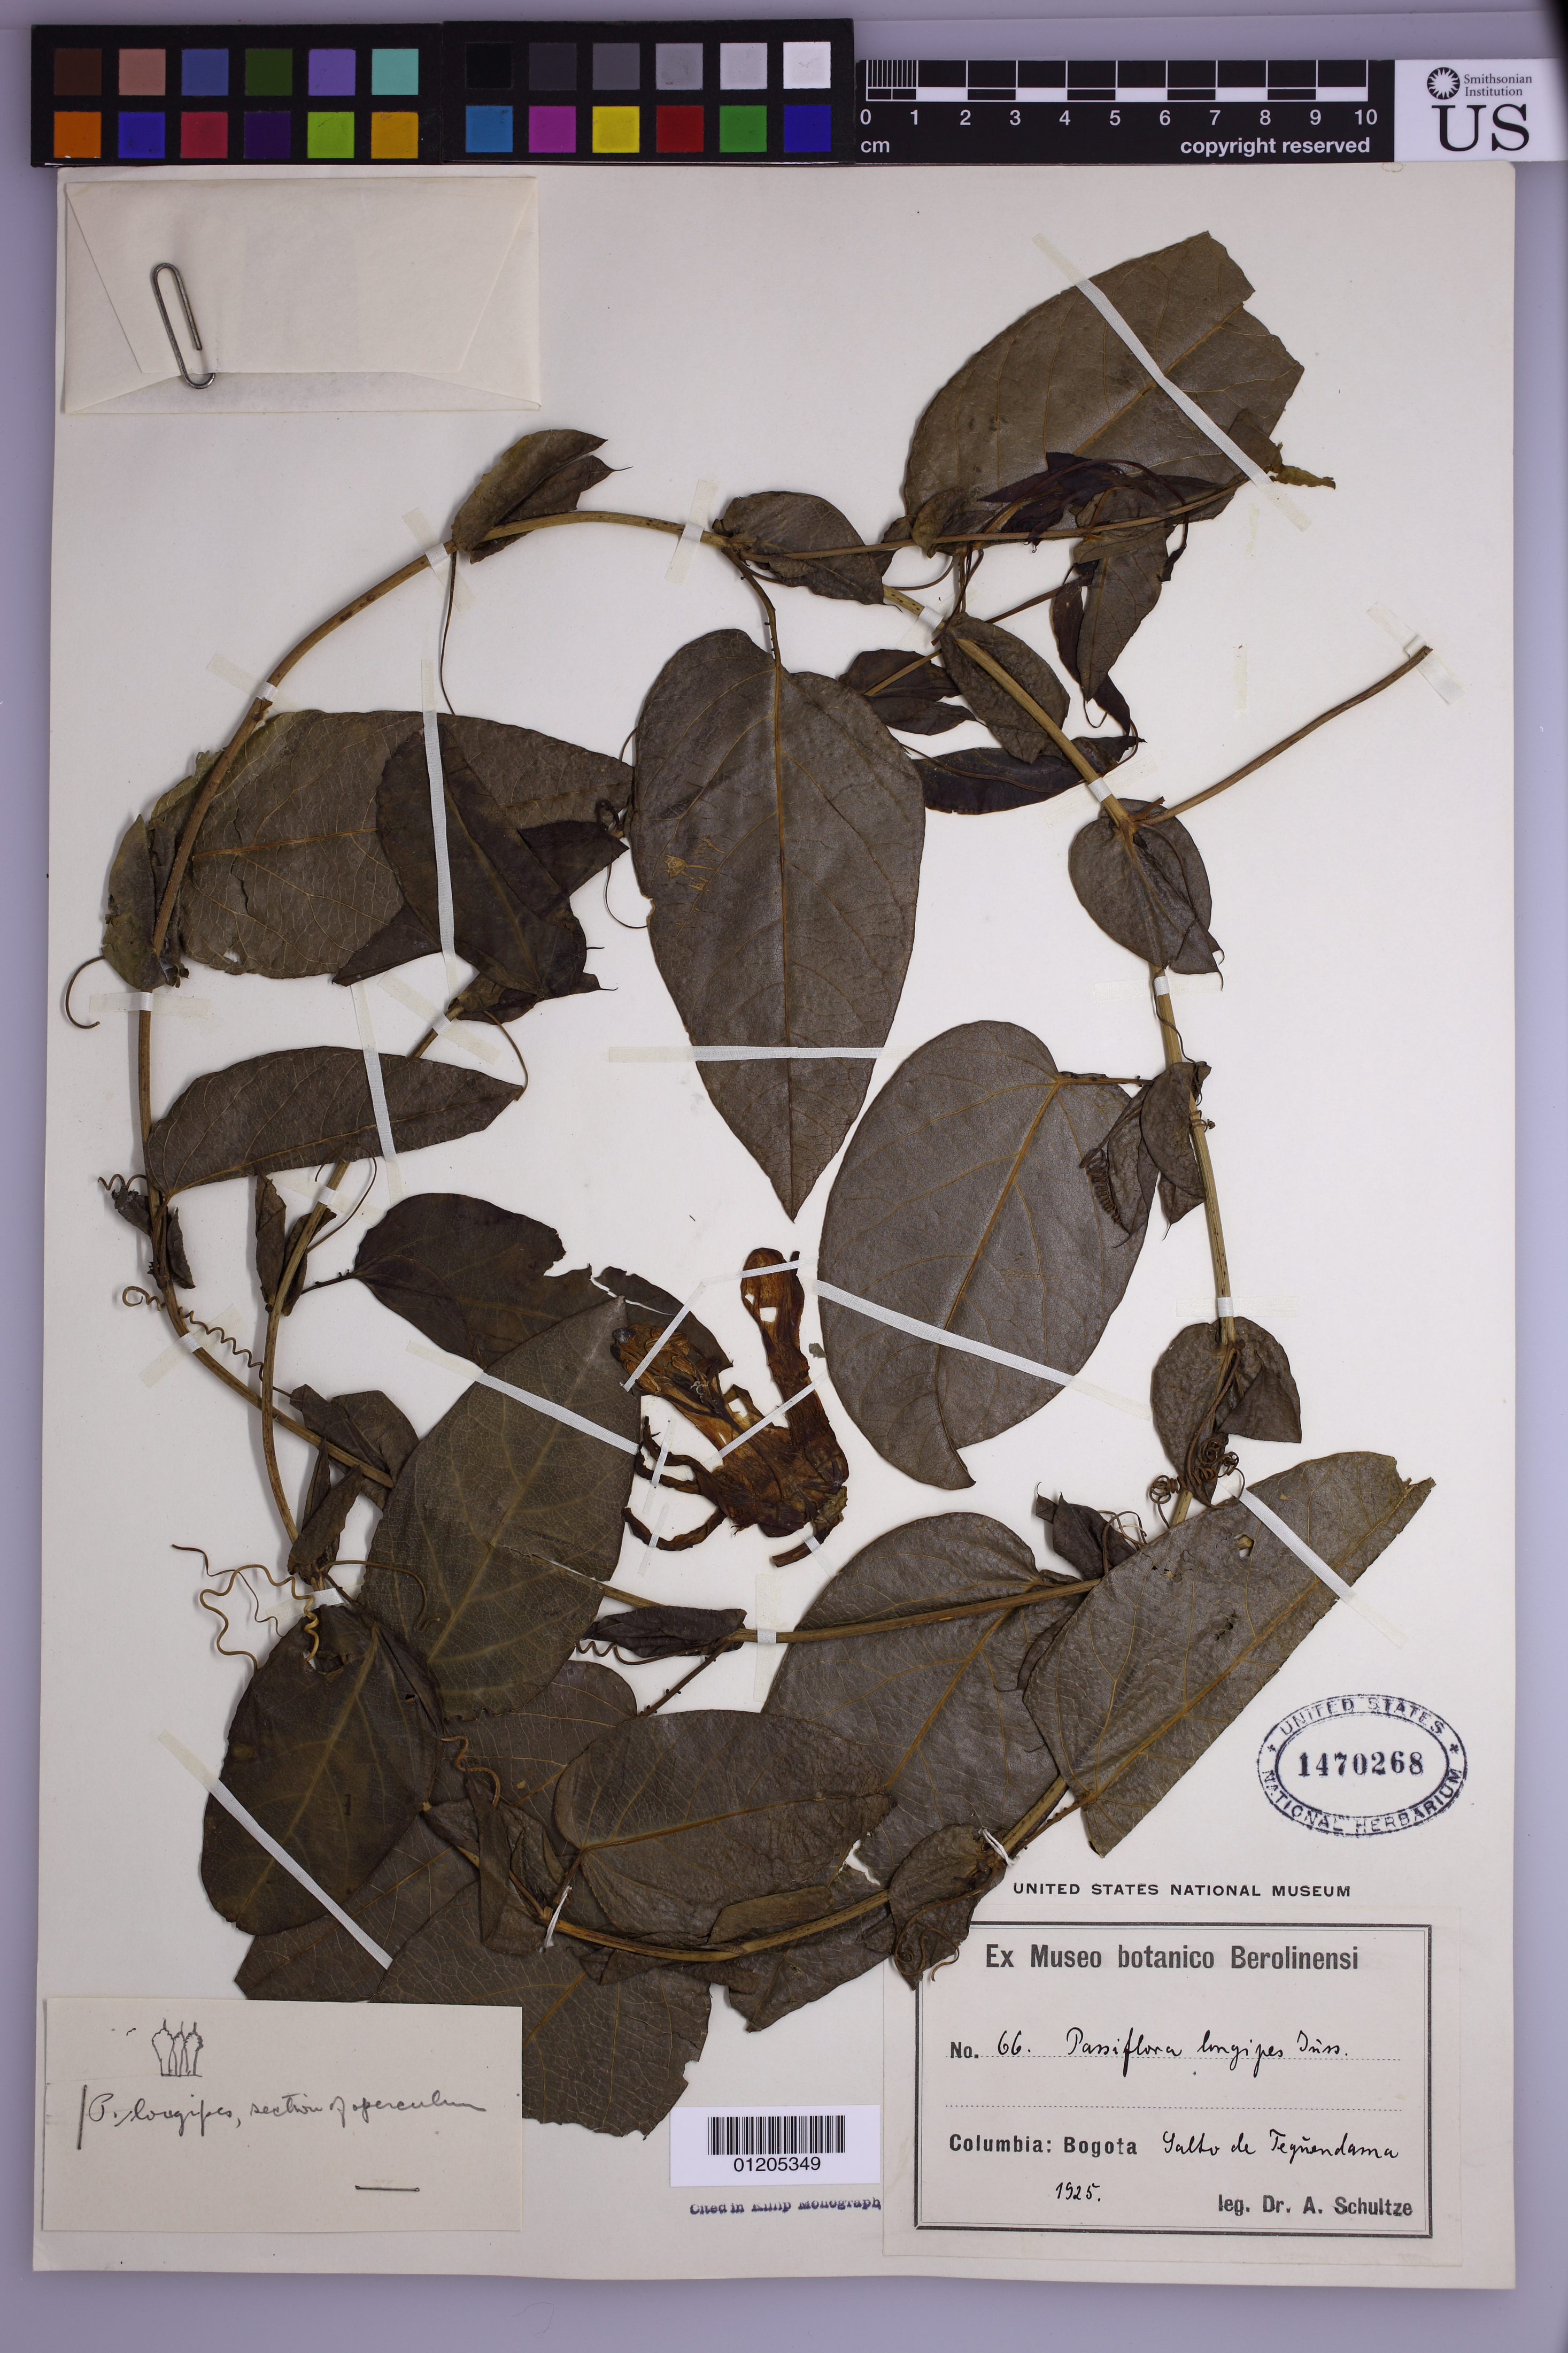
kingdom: Plantae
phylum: Tracheophyta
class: Magnoliopsida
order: Malpighiales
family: Passifloraceae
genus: Passiflora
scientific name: Passiflora longipes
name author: Juss.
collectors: A. Schultze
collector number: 66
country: Colombia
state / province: Amazônas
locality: Bogota Salto del Tequendama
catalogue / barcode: US 1470268